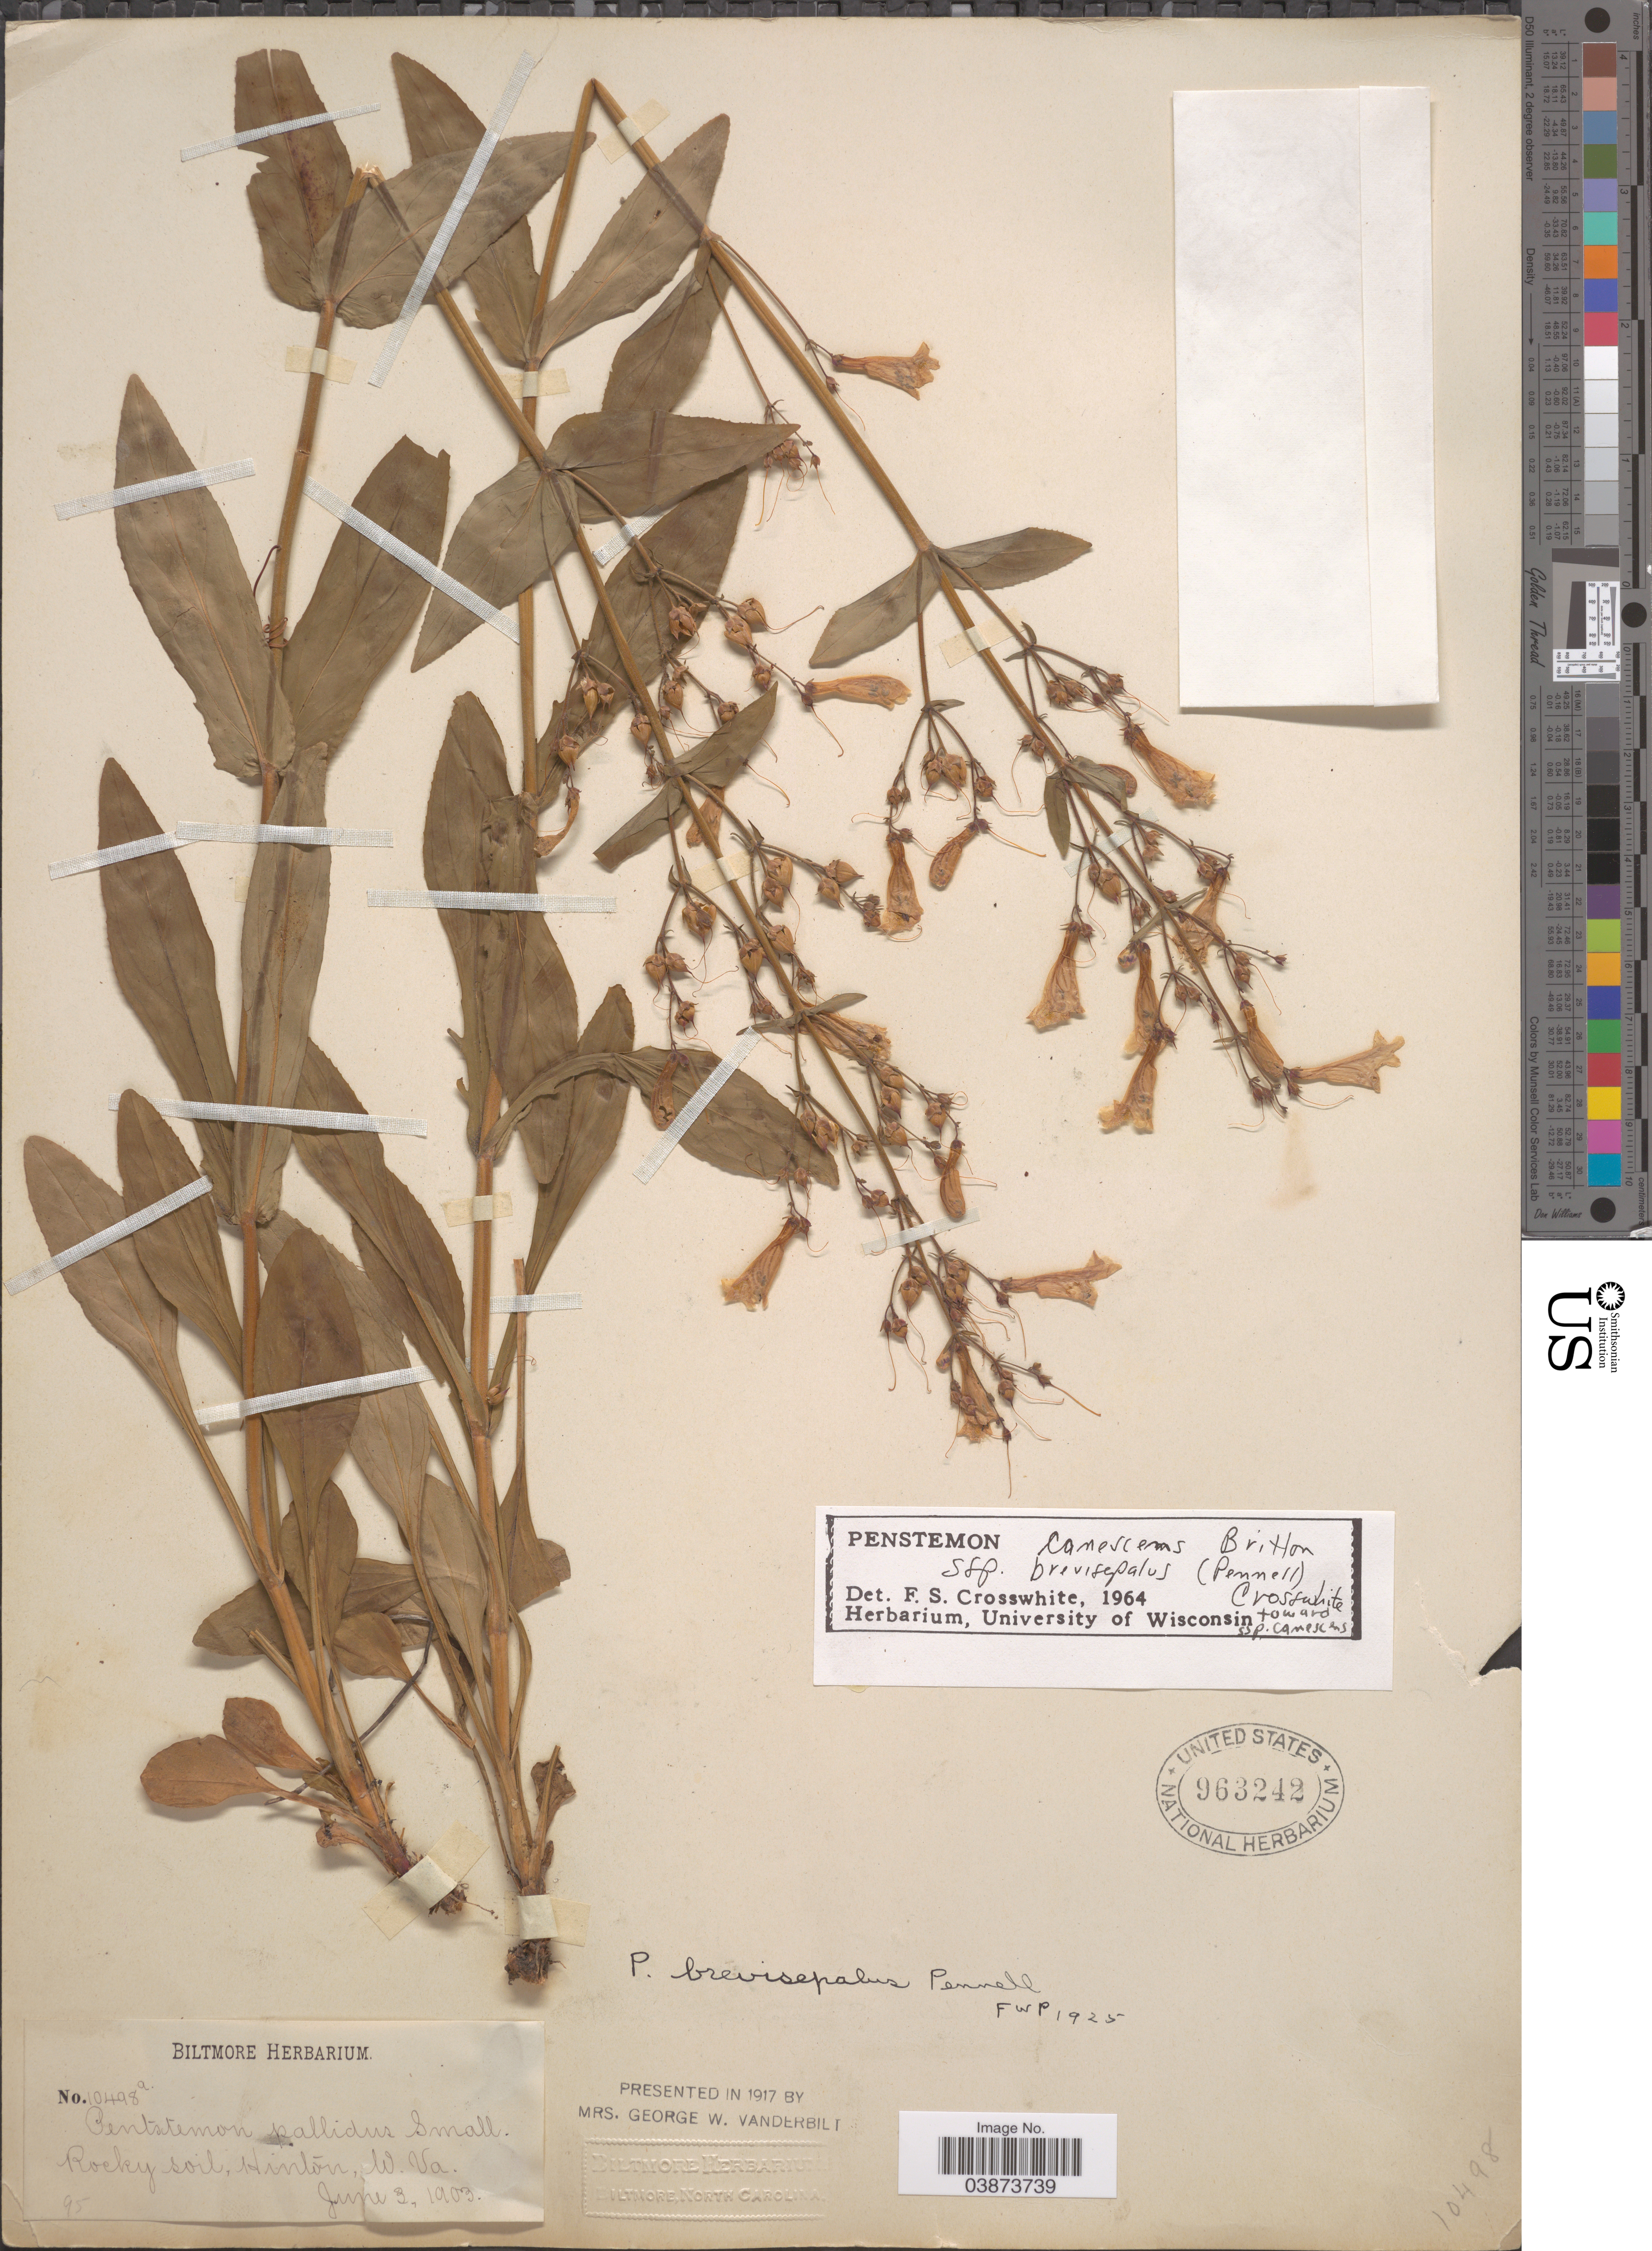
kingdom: Plantae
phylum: Tracheophyta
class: Magnoliopsida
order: Lamiales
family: Plantaginaceae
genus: Penstemon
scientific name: Penstemon brevisepalus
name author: Pennell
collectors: ex herb. Biltmore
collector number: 10498a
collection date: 1903-06-03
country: United States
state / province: Virginia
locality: Rocky soil, Hinton.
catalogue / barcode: US 963242